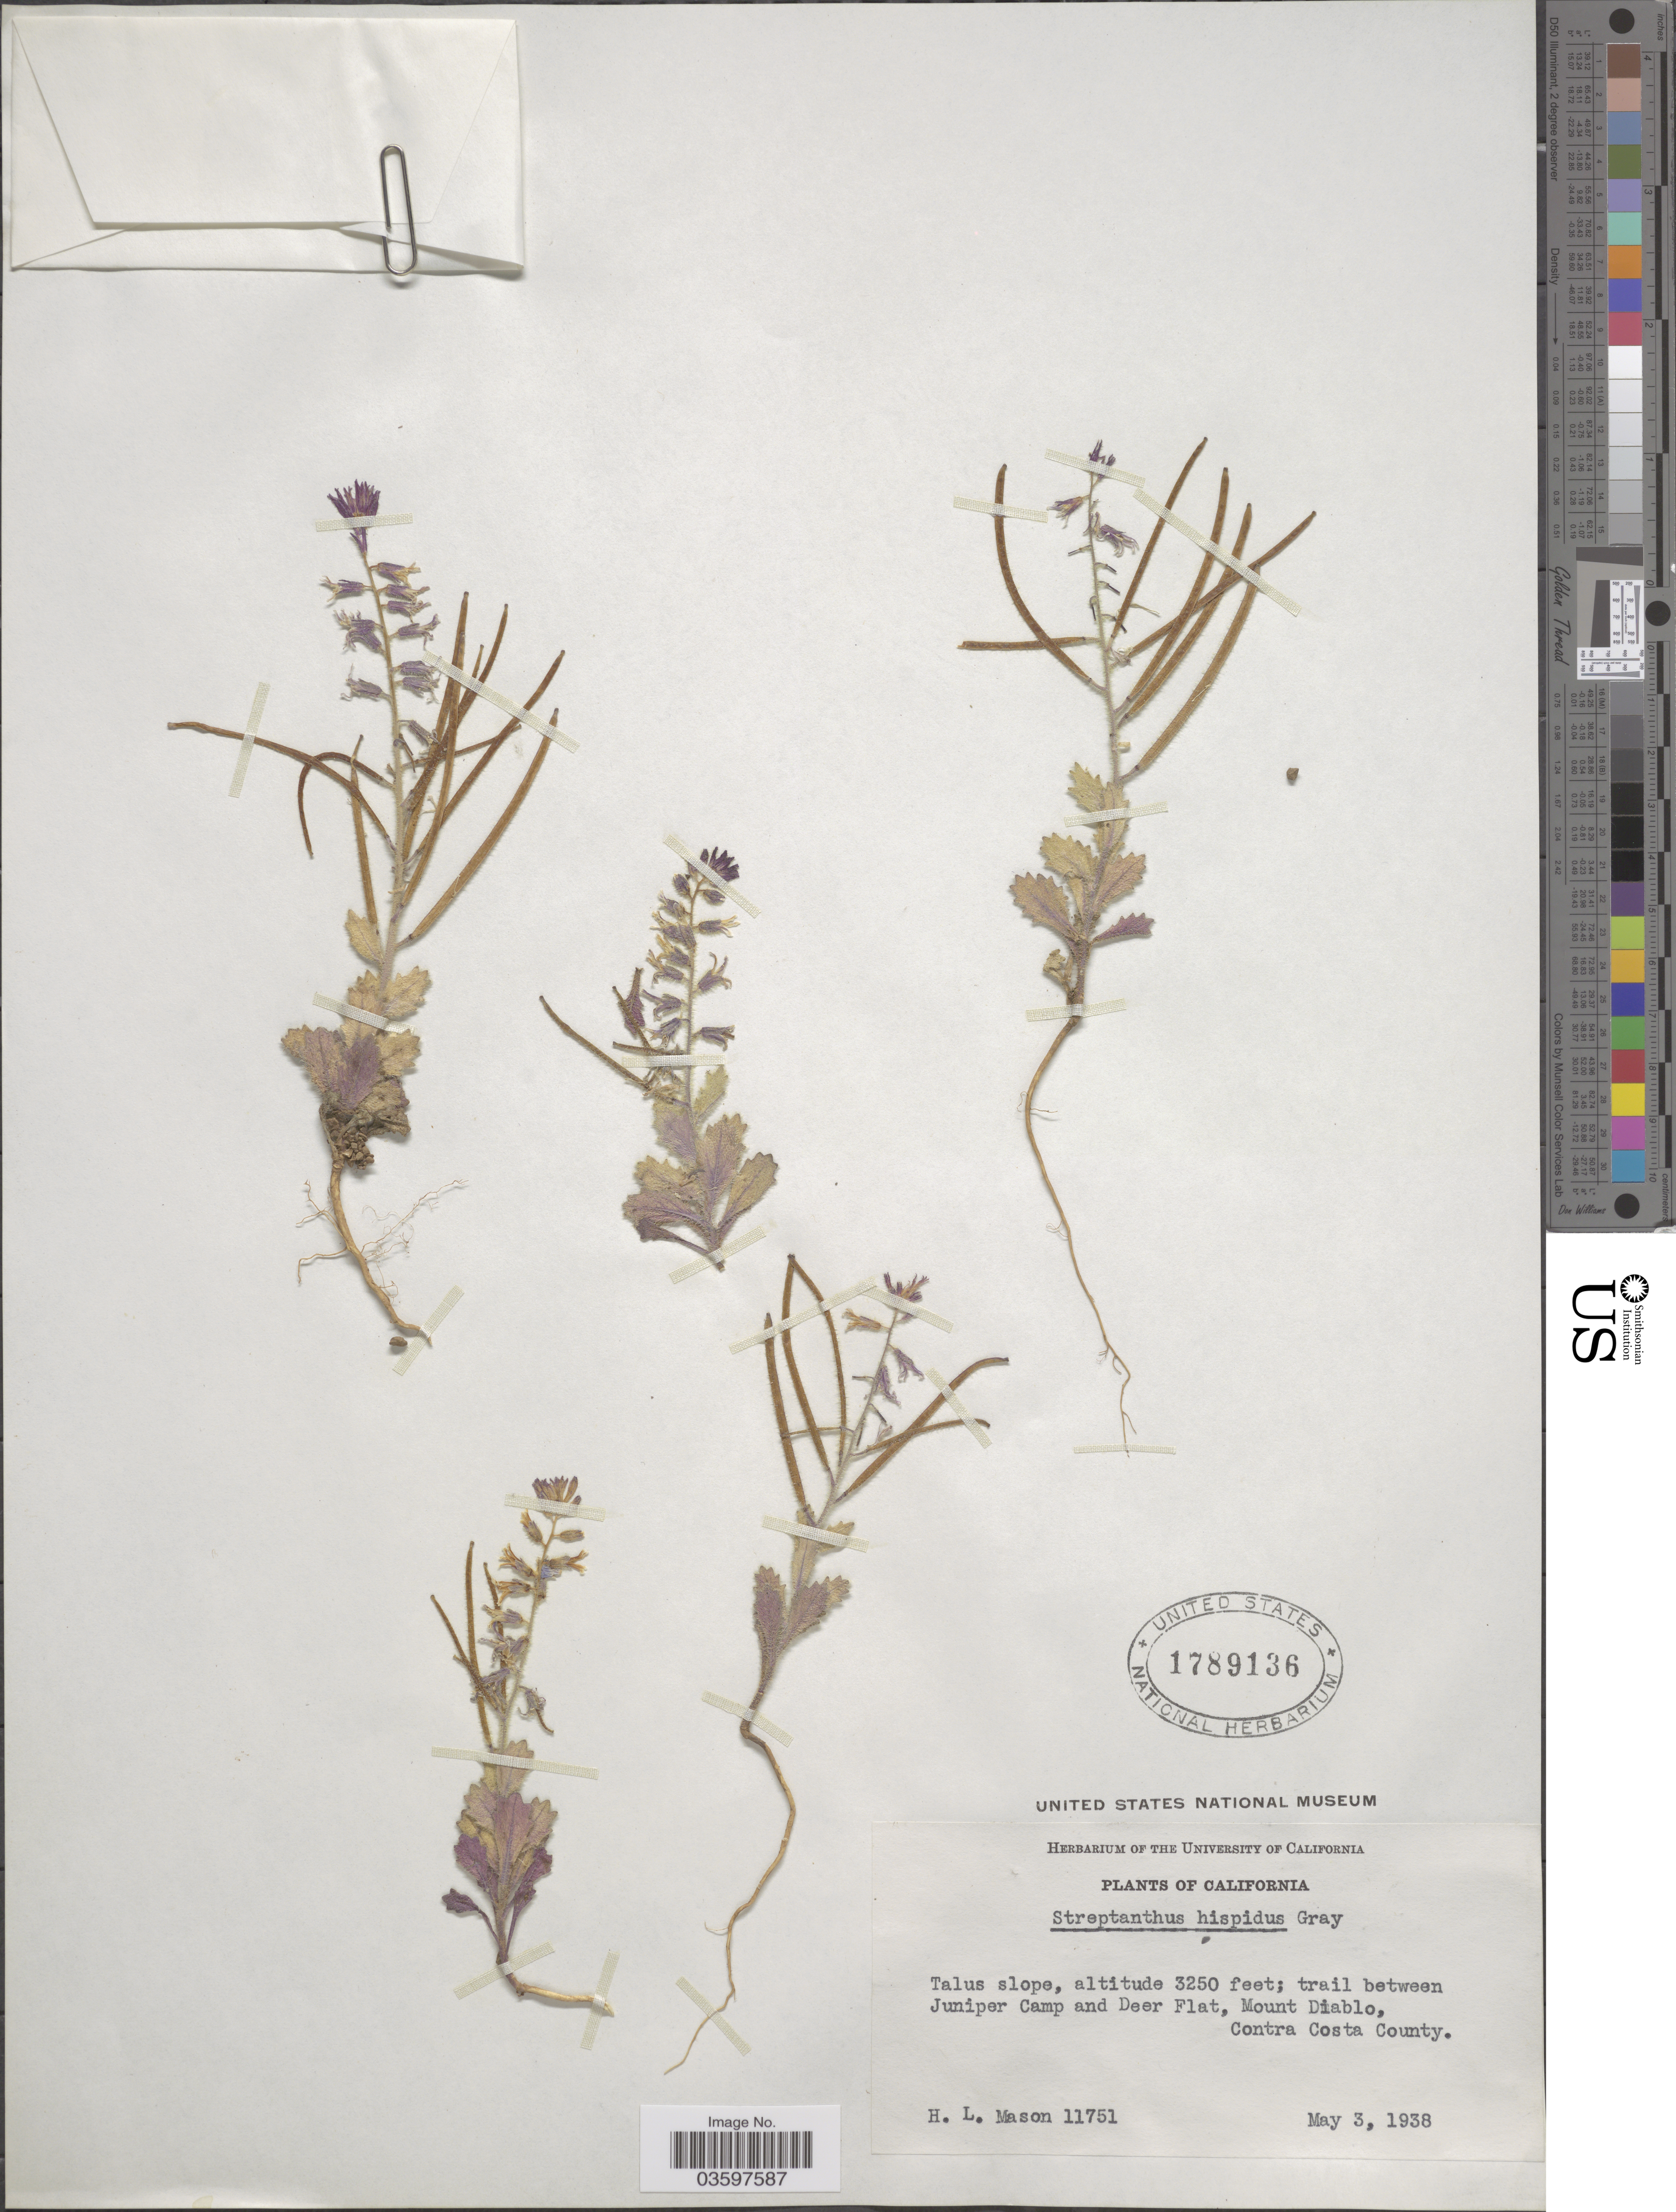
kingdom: Plantae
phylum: Tracheophyta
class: Magnoliopsida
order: Brassicales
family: Brassicaceae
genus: Streptanthus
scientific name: Streptanthus hispidus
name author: A. Gray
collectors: H. I. Mason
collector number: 11751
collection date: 1938-05-03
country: United States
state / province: California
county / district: Contra Costa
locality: Trail between Juniper Camp and Deer Flat, Mount Diablo, Contra Costa County.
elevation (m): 991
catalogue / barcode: US 1789136